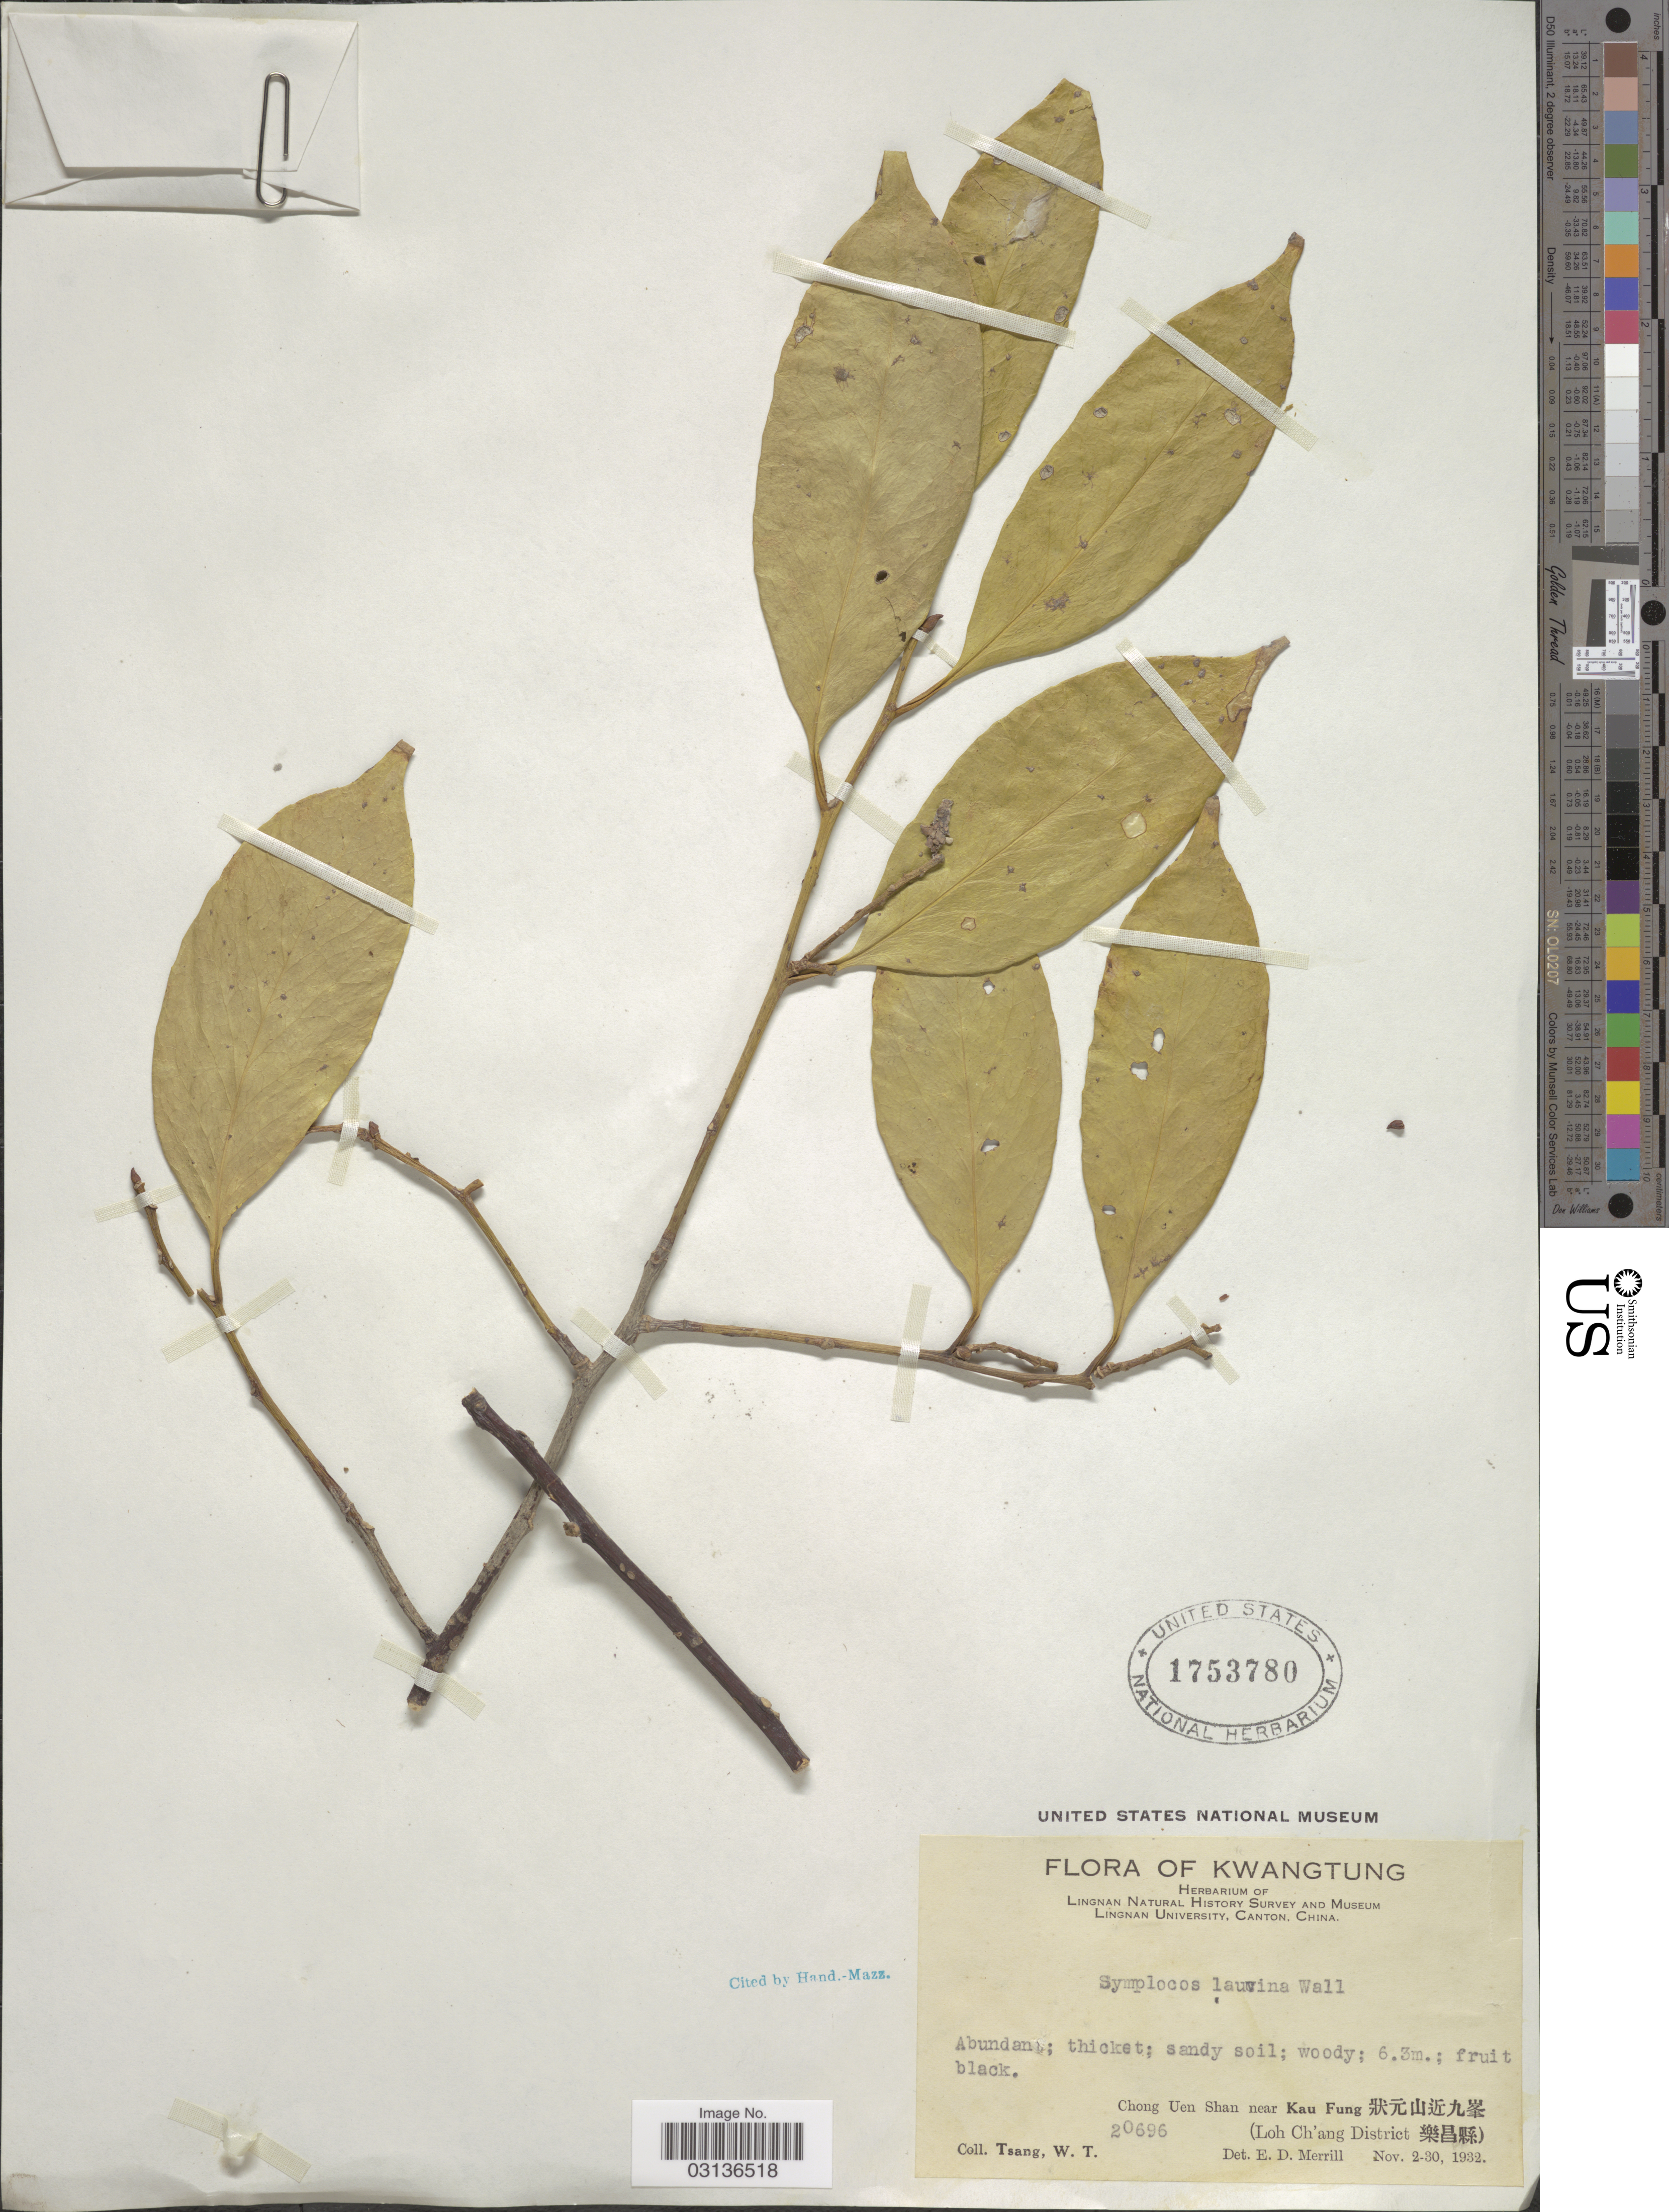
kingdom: Plantae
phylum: Tracheophyta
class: Magnoliopsida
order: Ericales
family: Symplocaceae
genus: Symplocos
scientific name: Symplocos cochinchinensis subsp. laurina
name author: (Retz.) Noot.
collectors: W. T. Tsang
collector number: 20696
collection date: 1932-11-02/1932-11-30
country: China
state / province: Guangdong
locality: Kwangtung. Chong Uen Shan near Kau Fung (Loh Ch'ang District).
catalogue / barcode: US 1753780